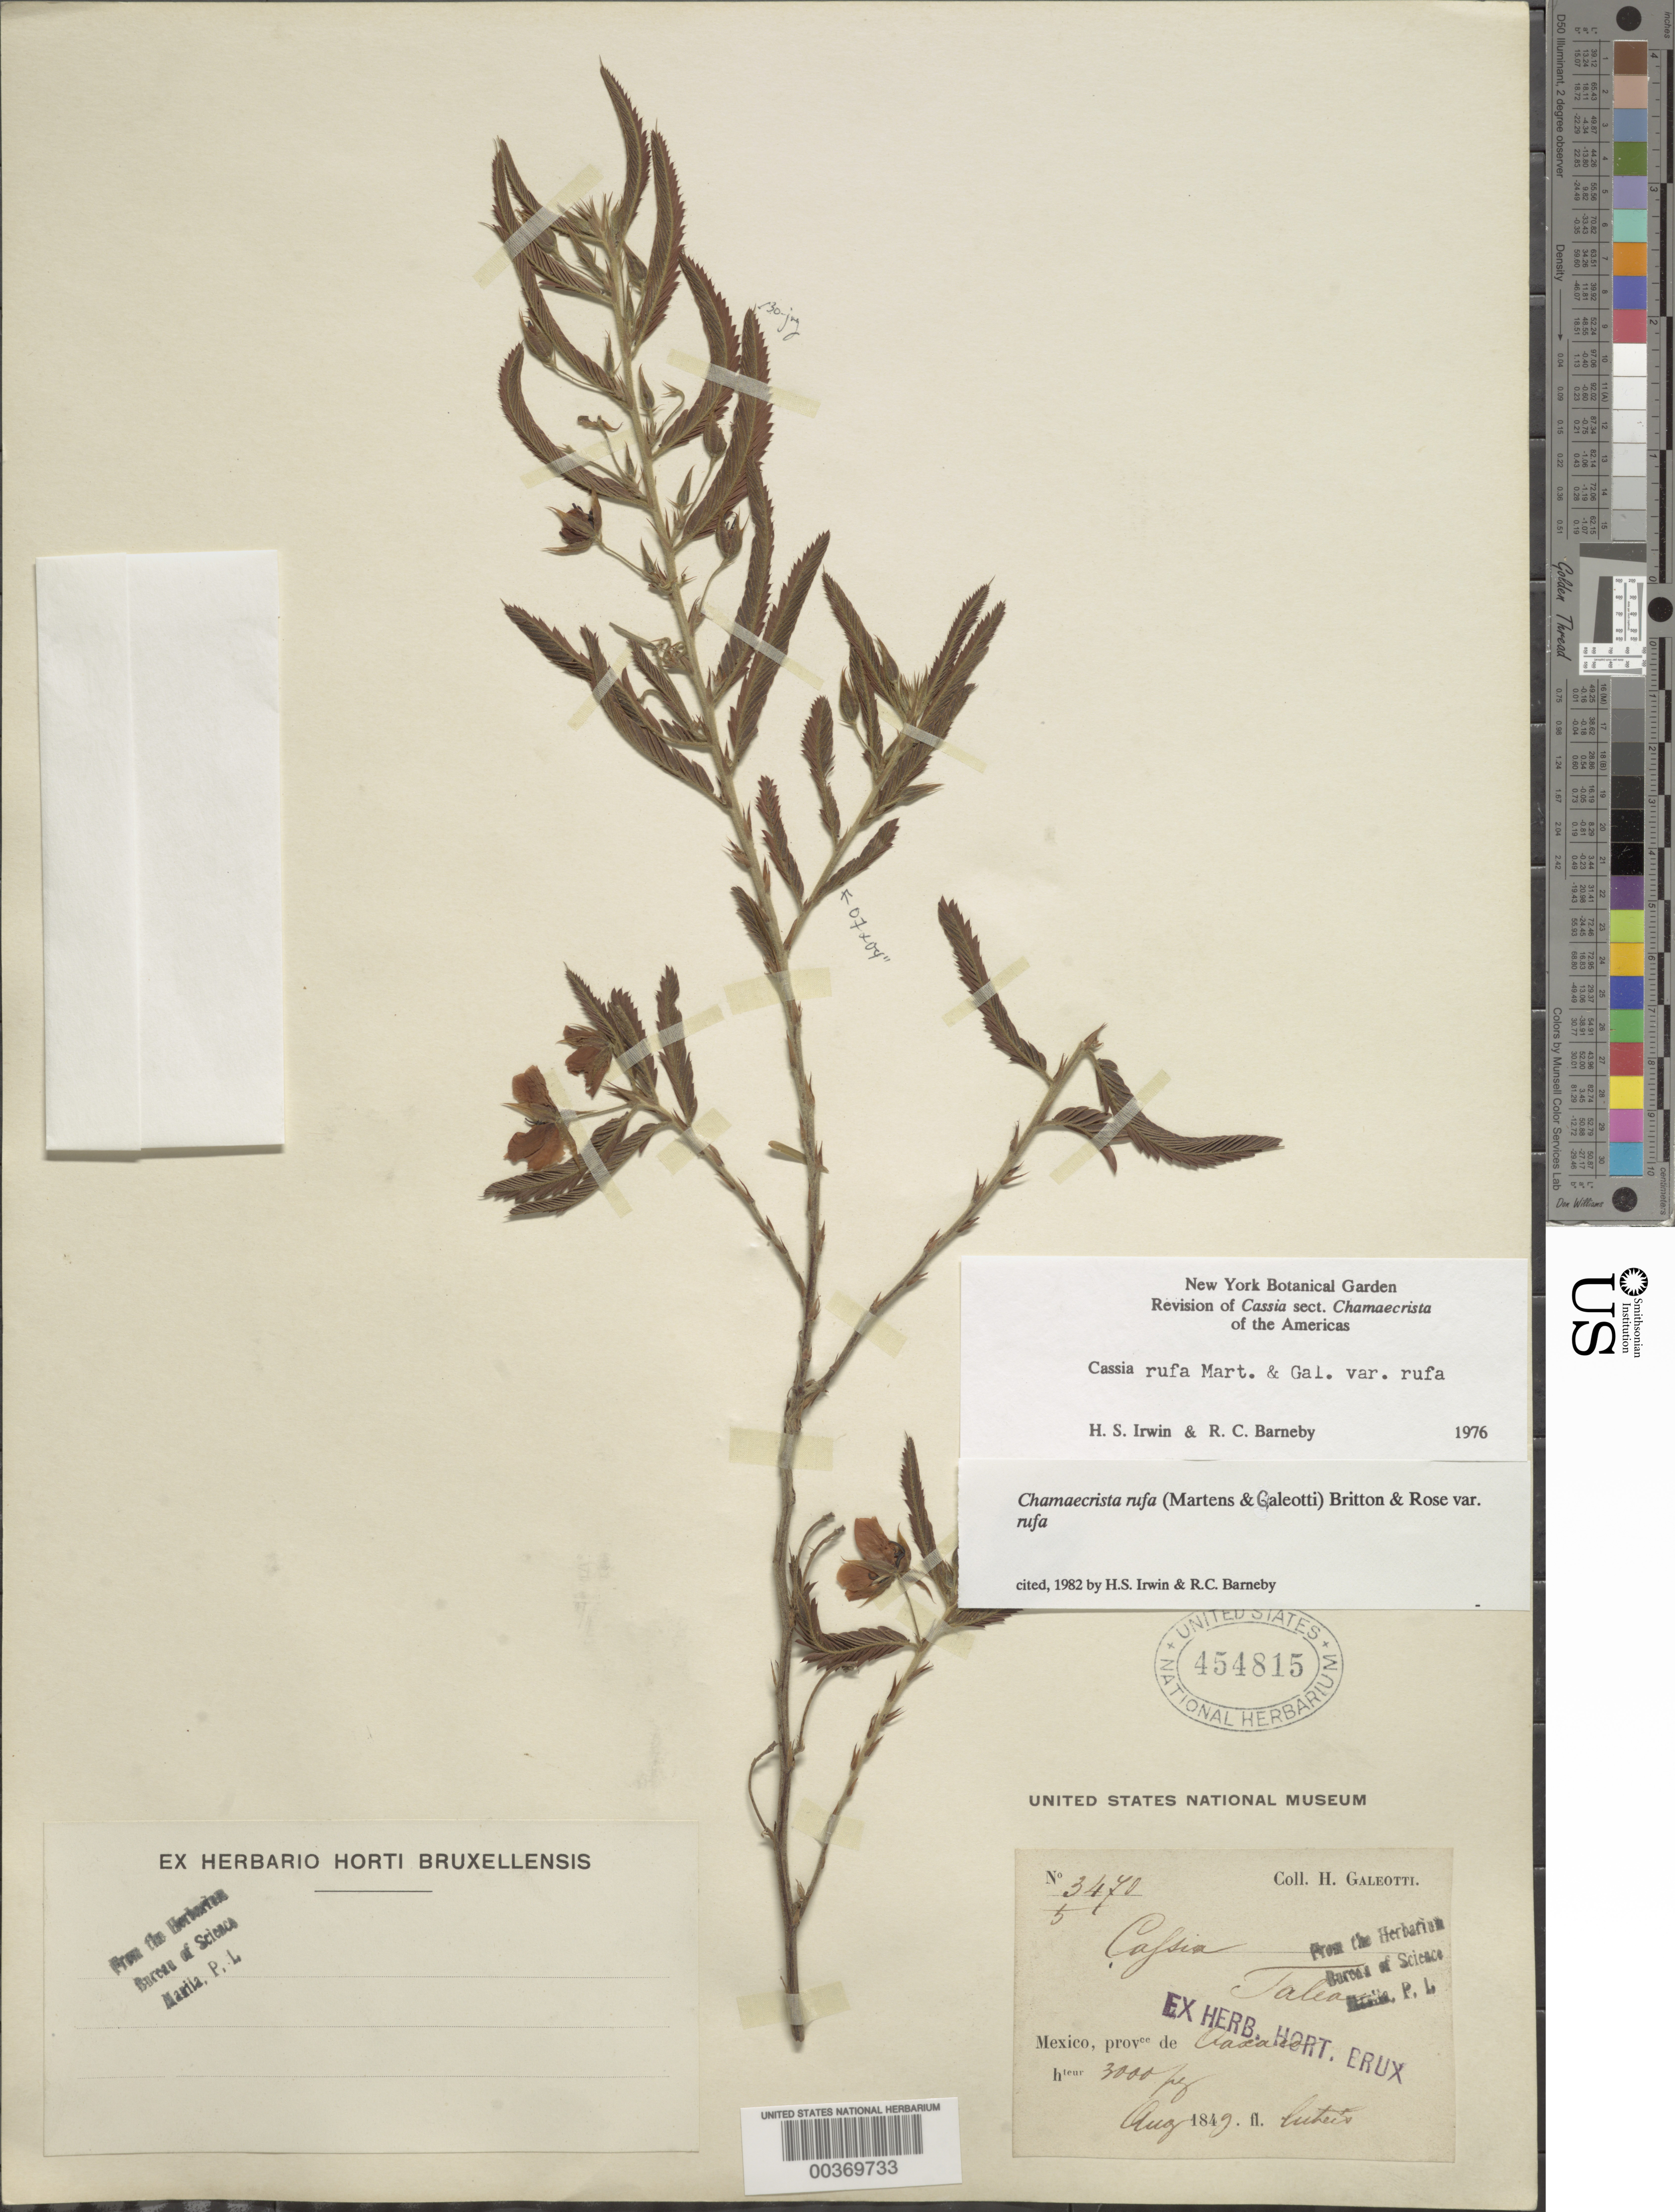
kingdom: Plantae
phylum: Tracheophyta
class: Magnoliopsida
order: Fabales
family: Fabaceae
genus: Chamaecrista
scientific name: Chamaecrista rufa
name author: Britton & Rose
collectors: H. G. Galeotti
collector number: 3470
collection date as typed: Aug 1849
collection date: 1849-08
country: Mexico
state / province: Oaxaca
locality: Talea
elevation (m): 914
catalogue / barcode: US 454815